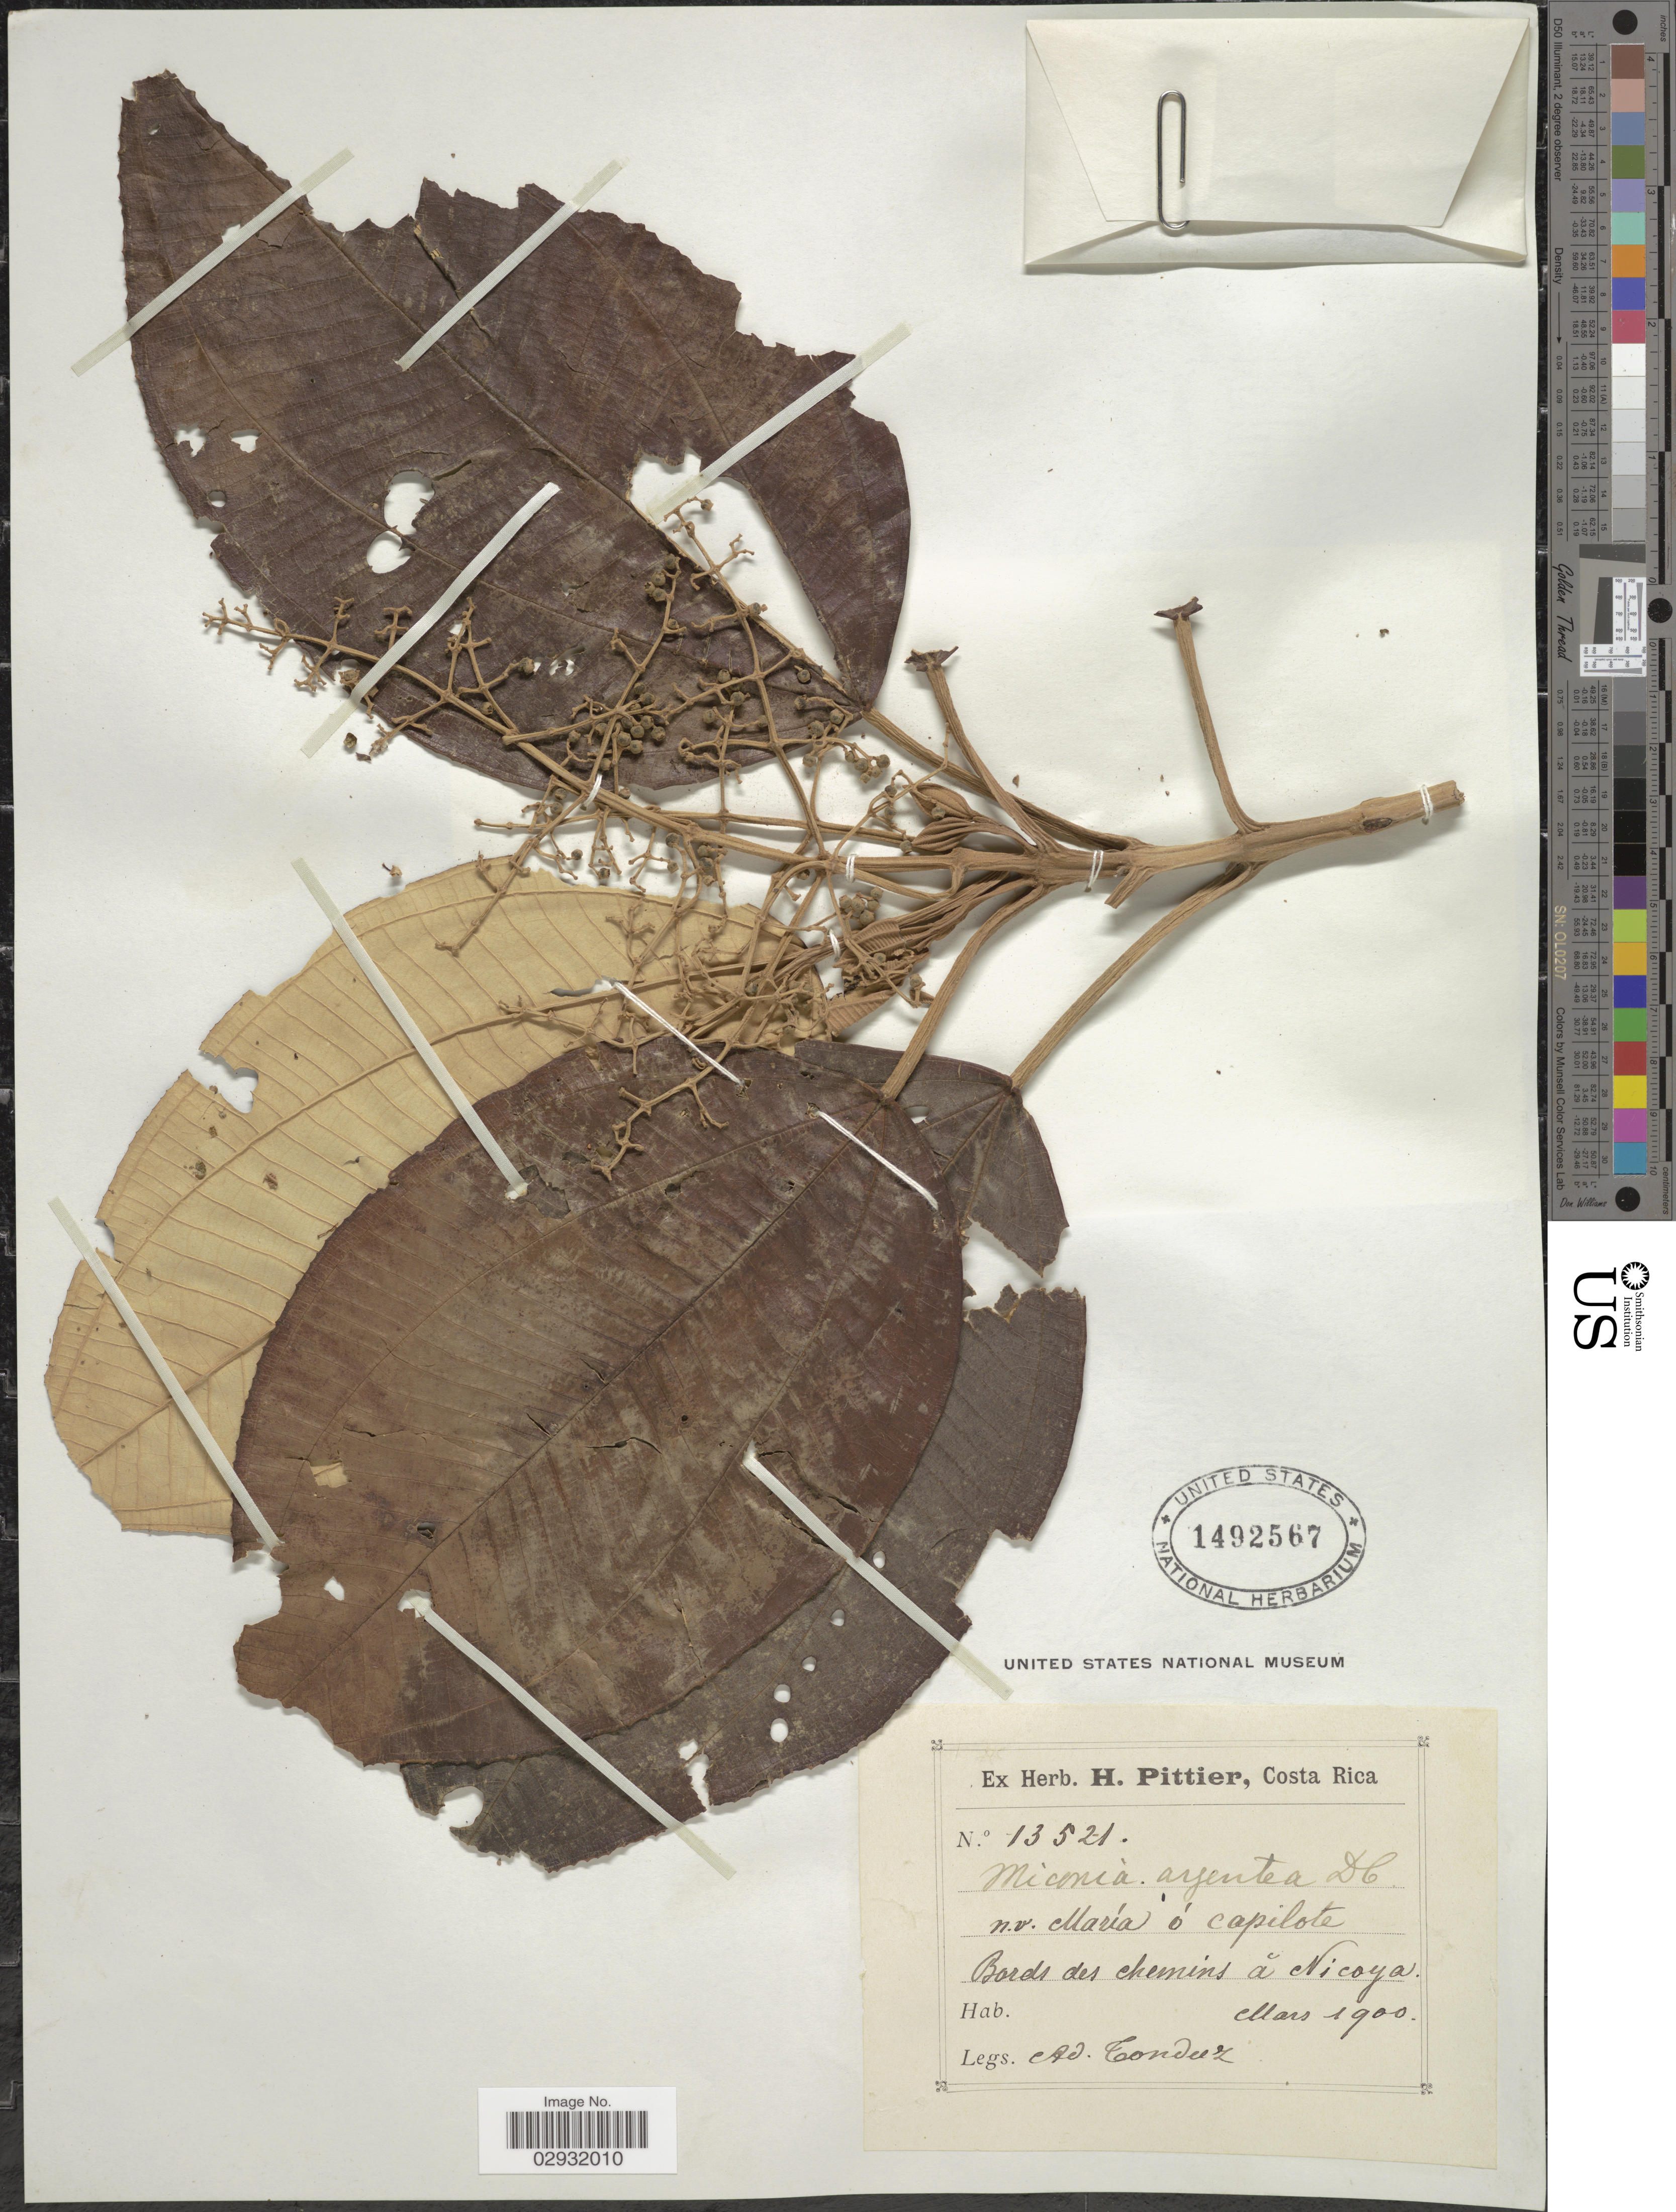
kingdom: Plantae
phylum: Tracheophyta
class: Magnoliopsida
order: Myrtales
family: Melastomataceae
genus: Miconia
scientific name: Miconia argentea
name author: (Sw.) DC.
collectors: A. Tonduz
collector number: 13521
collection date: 1900-03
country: Costa Rica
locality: Bords des chemins à Nicoya.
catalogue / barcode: US 1492567